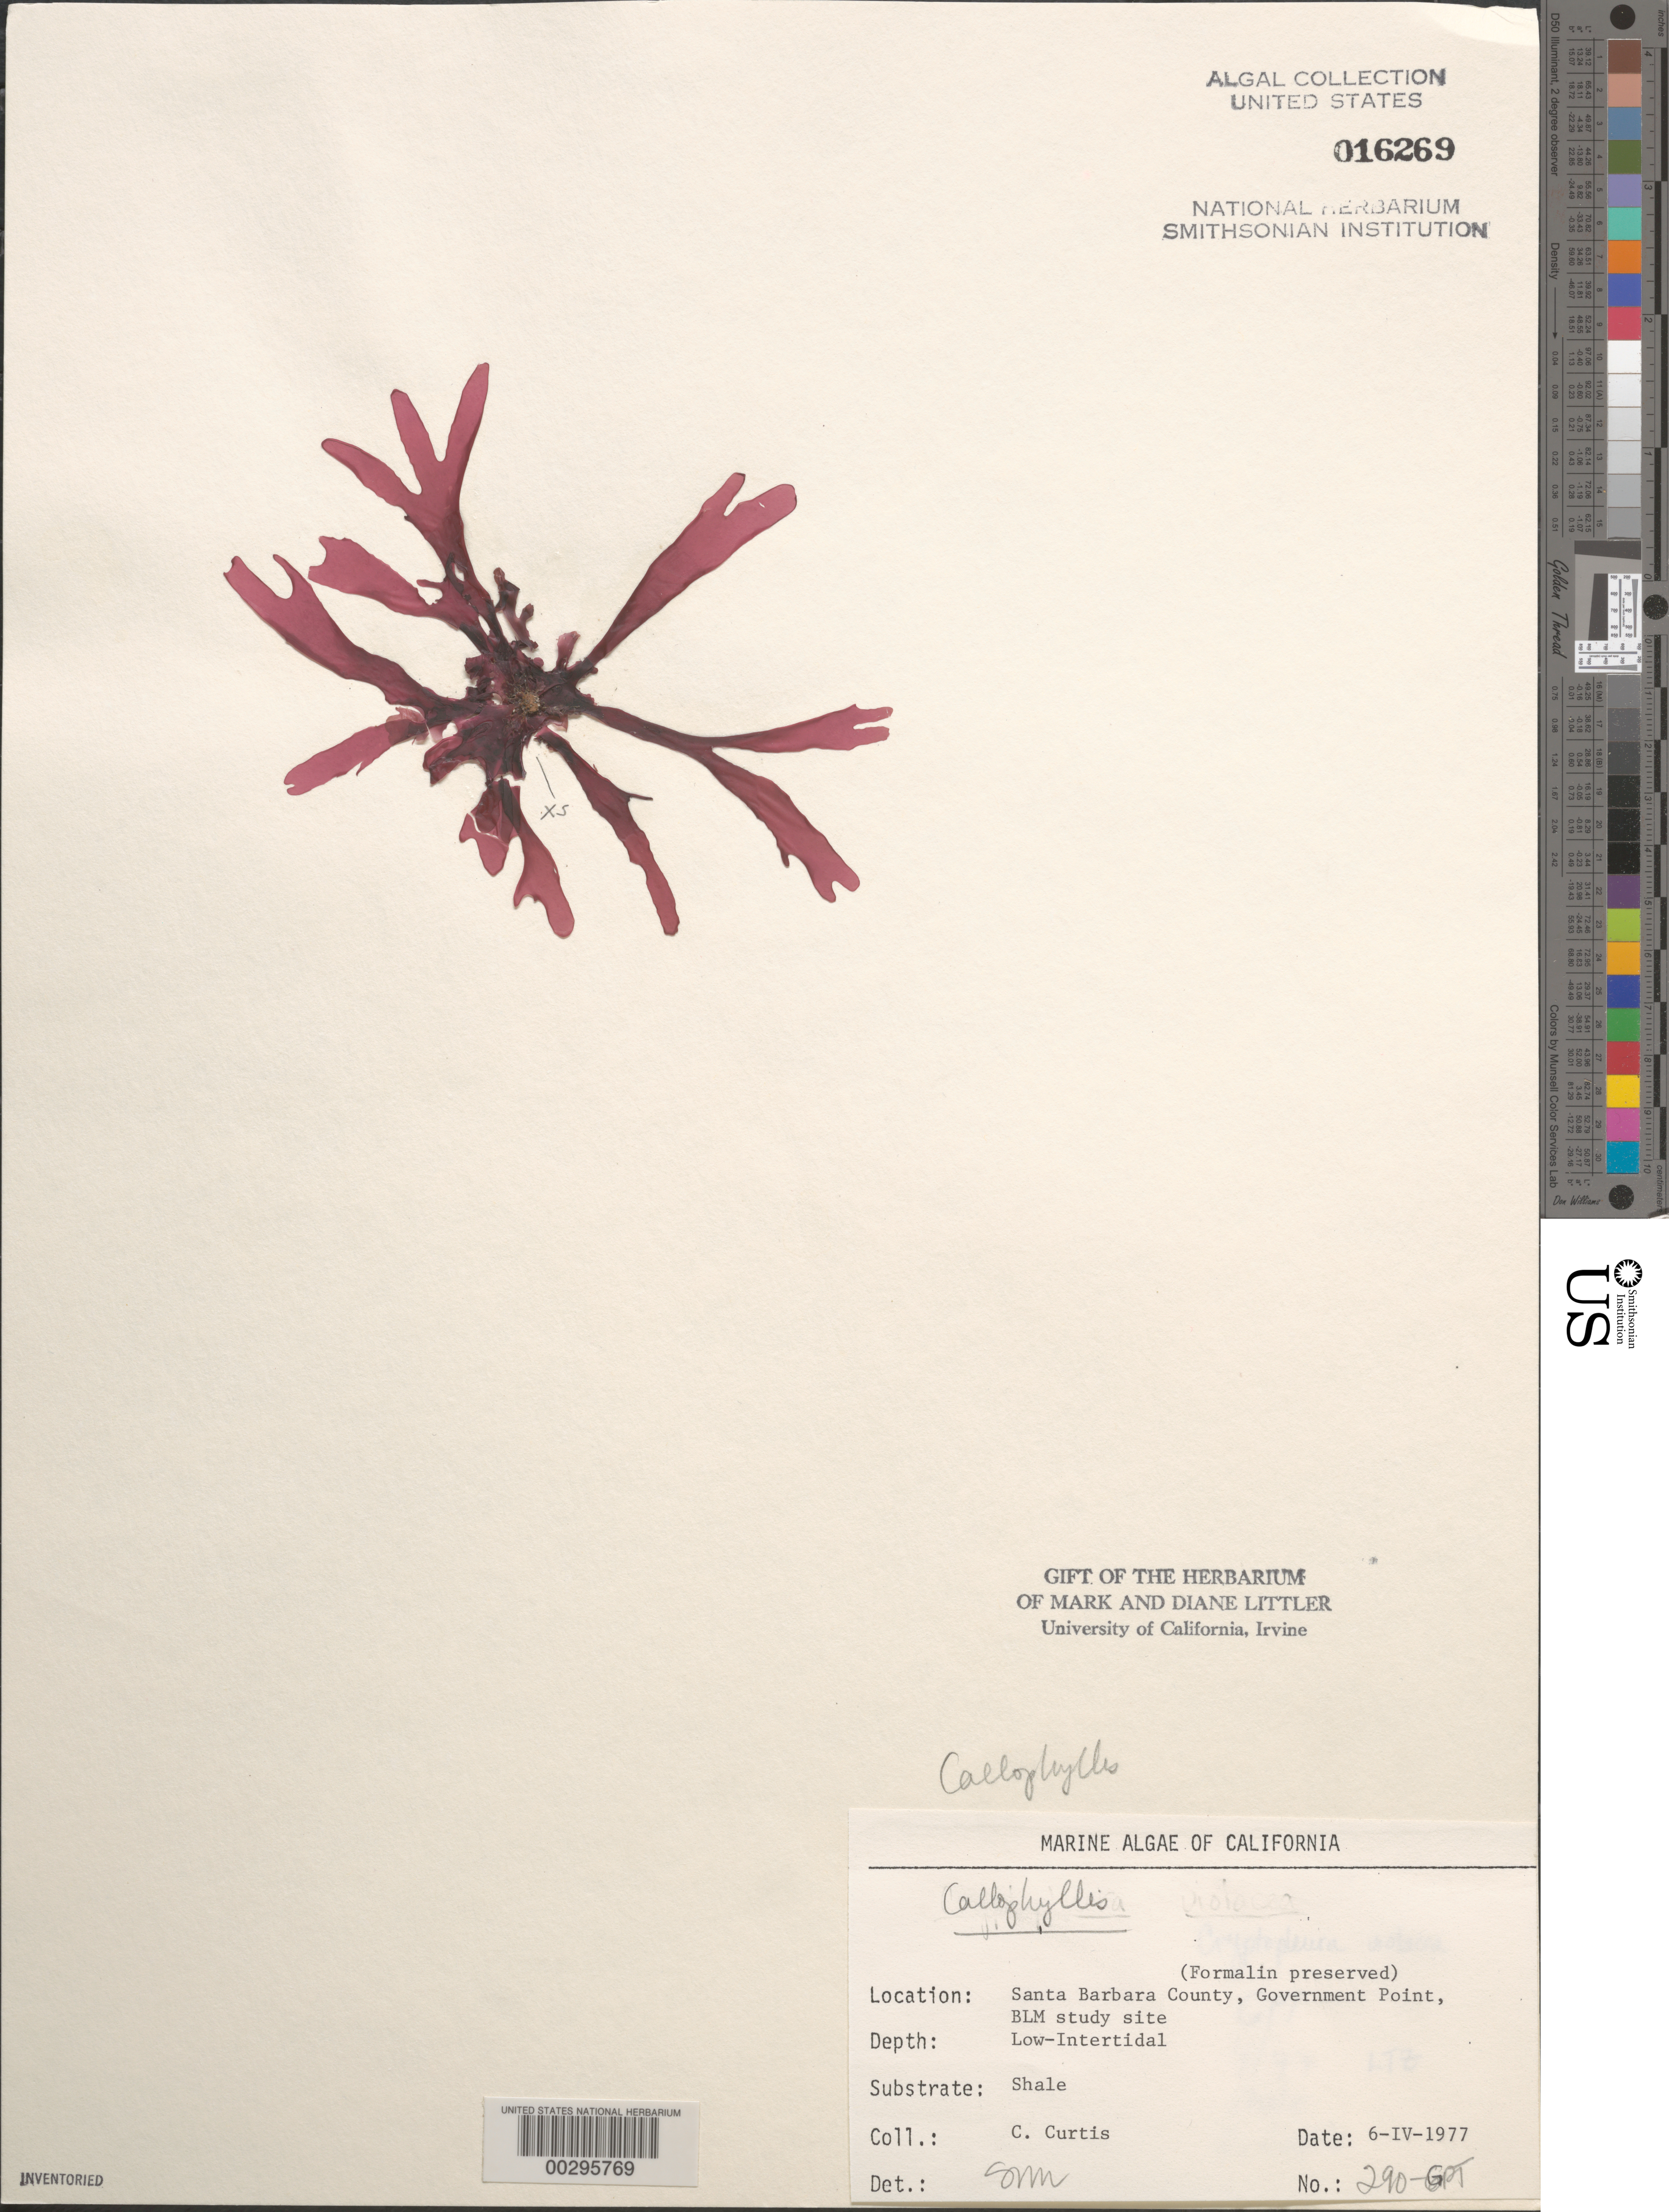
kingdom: Plantae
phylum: Rhodophyta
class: Florideophyceae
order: Gigartinales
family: Kallymeniaceae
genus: Callophyllis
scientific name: Callophyllis sp.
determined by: Murray, S. N.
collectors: C. Curtis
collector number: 290-gpt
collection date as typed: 06 Apr 1977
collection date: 1977-04-06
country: United States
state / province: California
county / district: Santa Barbara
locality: Government Point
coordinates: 34 26'31"N, 120 24'06"W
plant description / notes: BLM-SOCALBIGHT Rocky Intertidal Survey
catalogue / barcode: US 16269